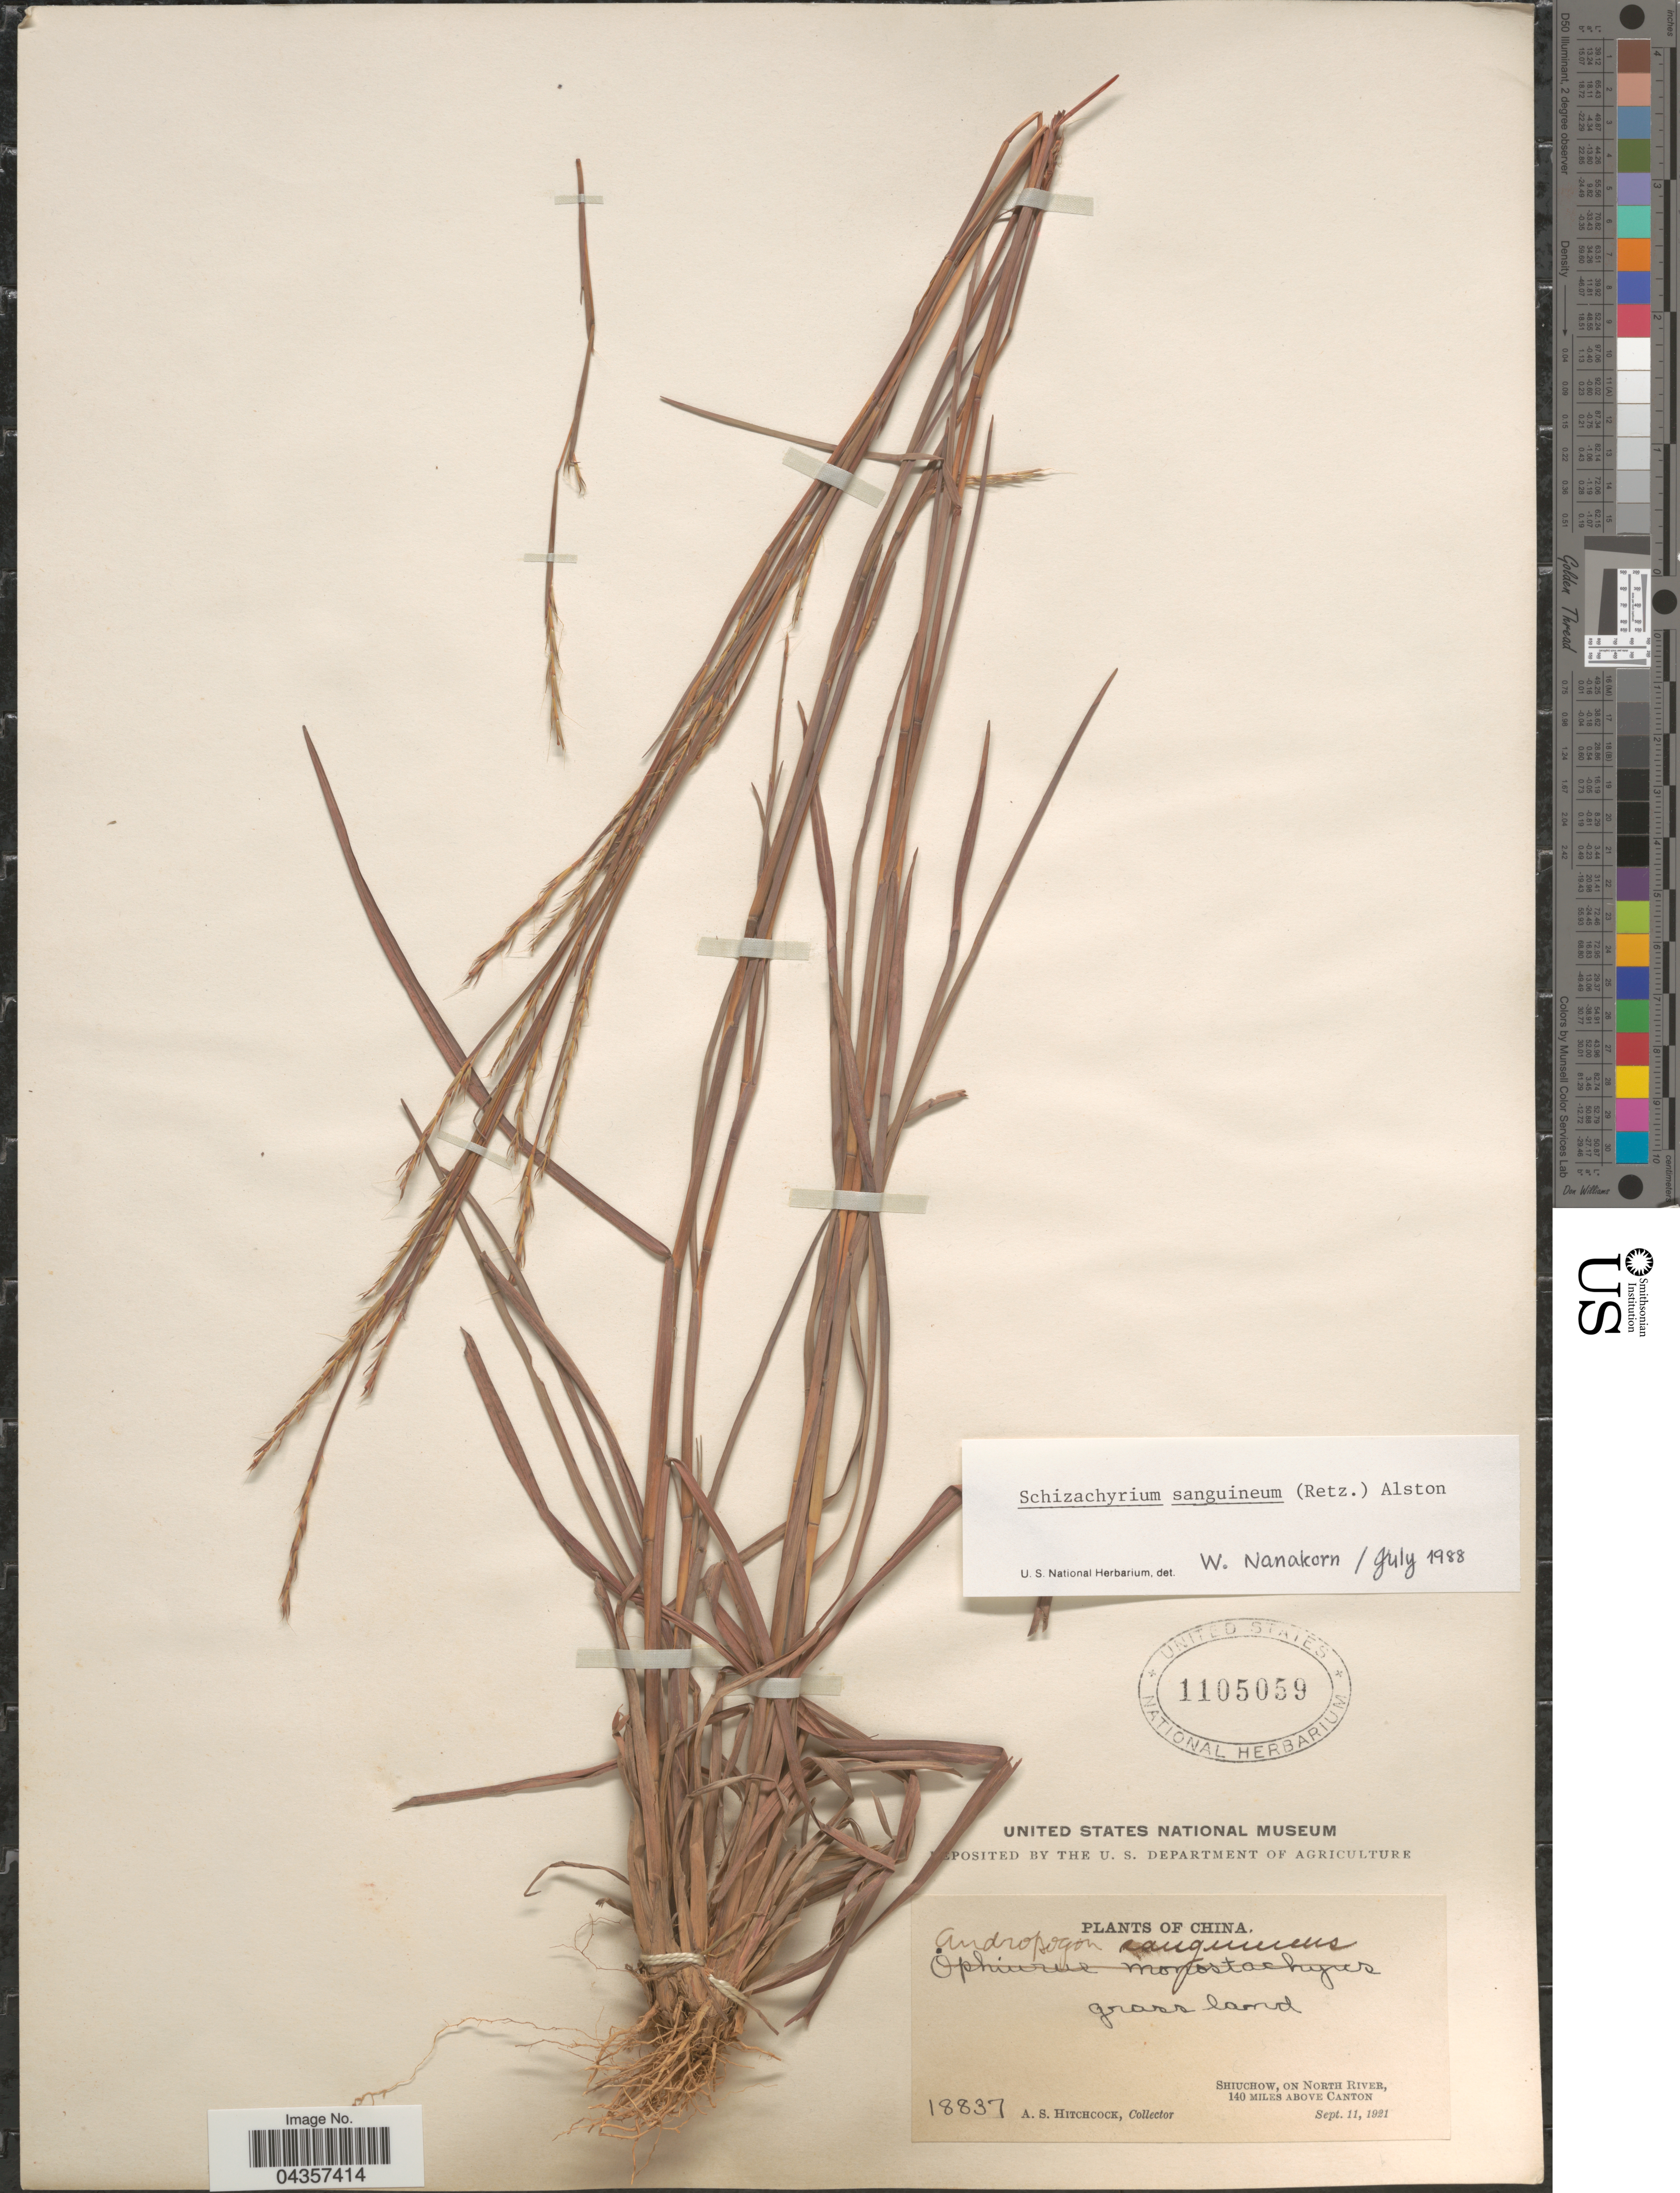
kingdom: Plantae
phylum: Tracheophyta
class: Liliopsida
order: Poales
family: Poaceae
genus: Schizachyrium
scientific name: Schizachyrium sanguineum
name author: (Retz.) Alston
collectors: A. S. Hitchcock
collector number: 18837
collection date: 1921-09-11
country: China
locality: Grassland. Shiuchow, on North River, 140 miles above Canton.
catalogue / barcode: US 1105059